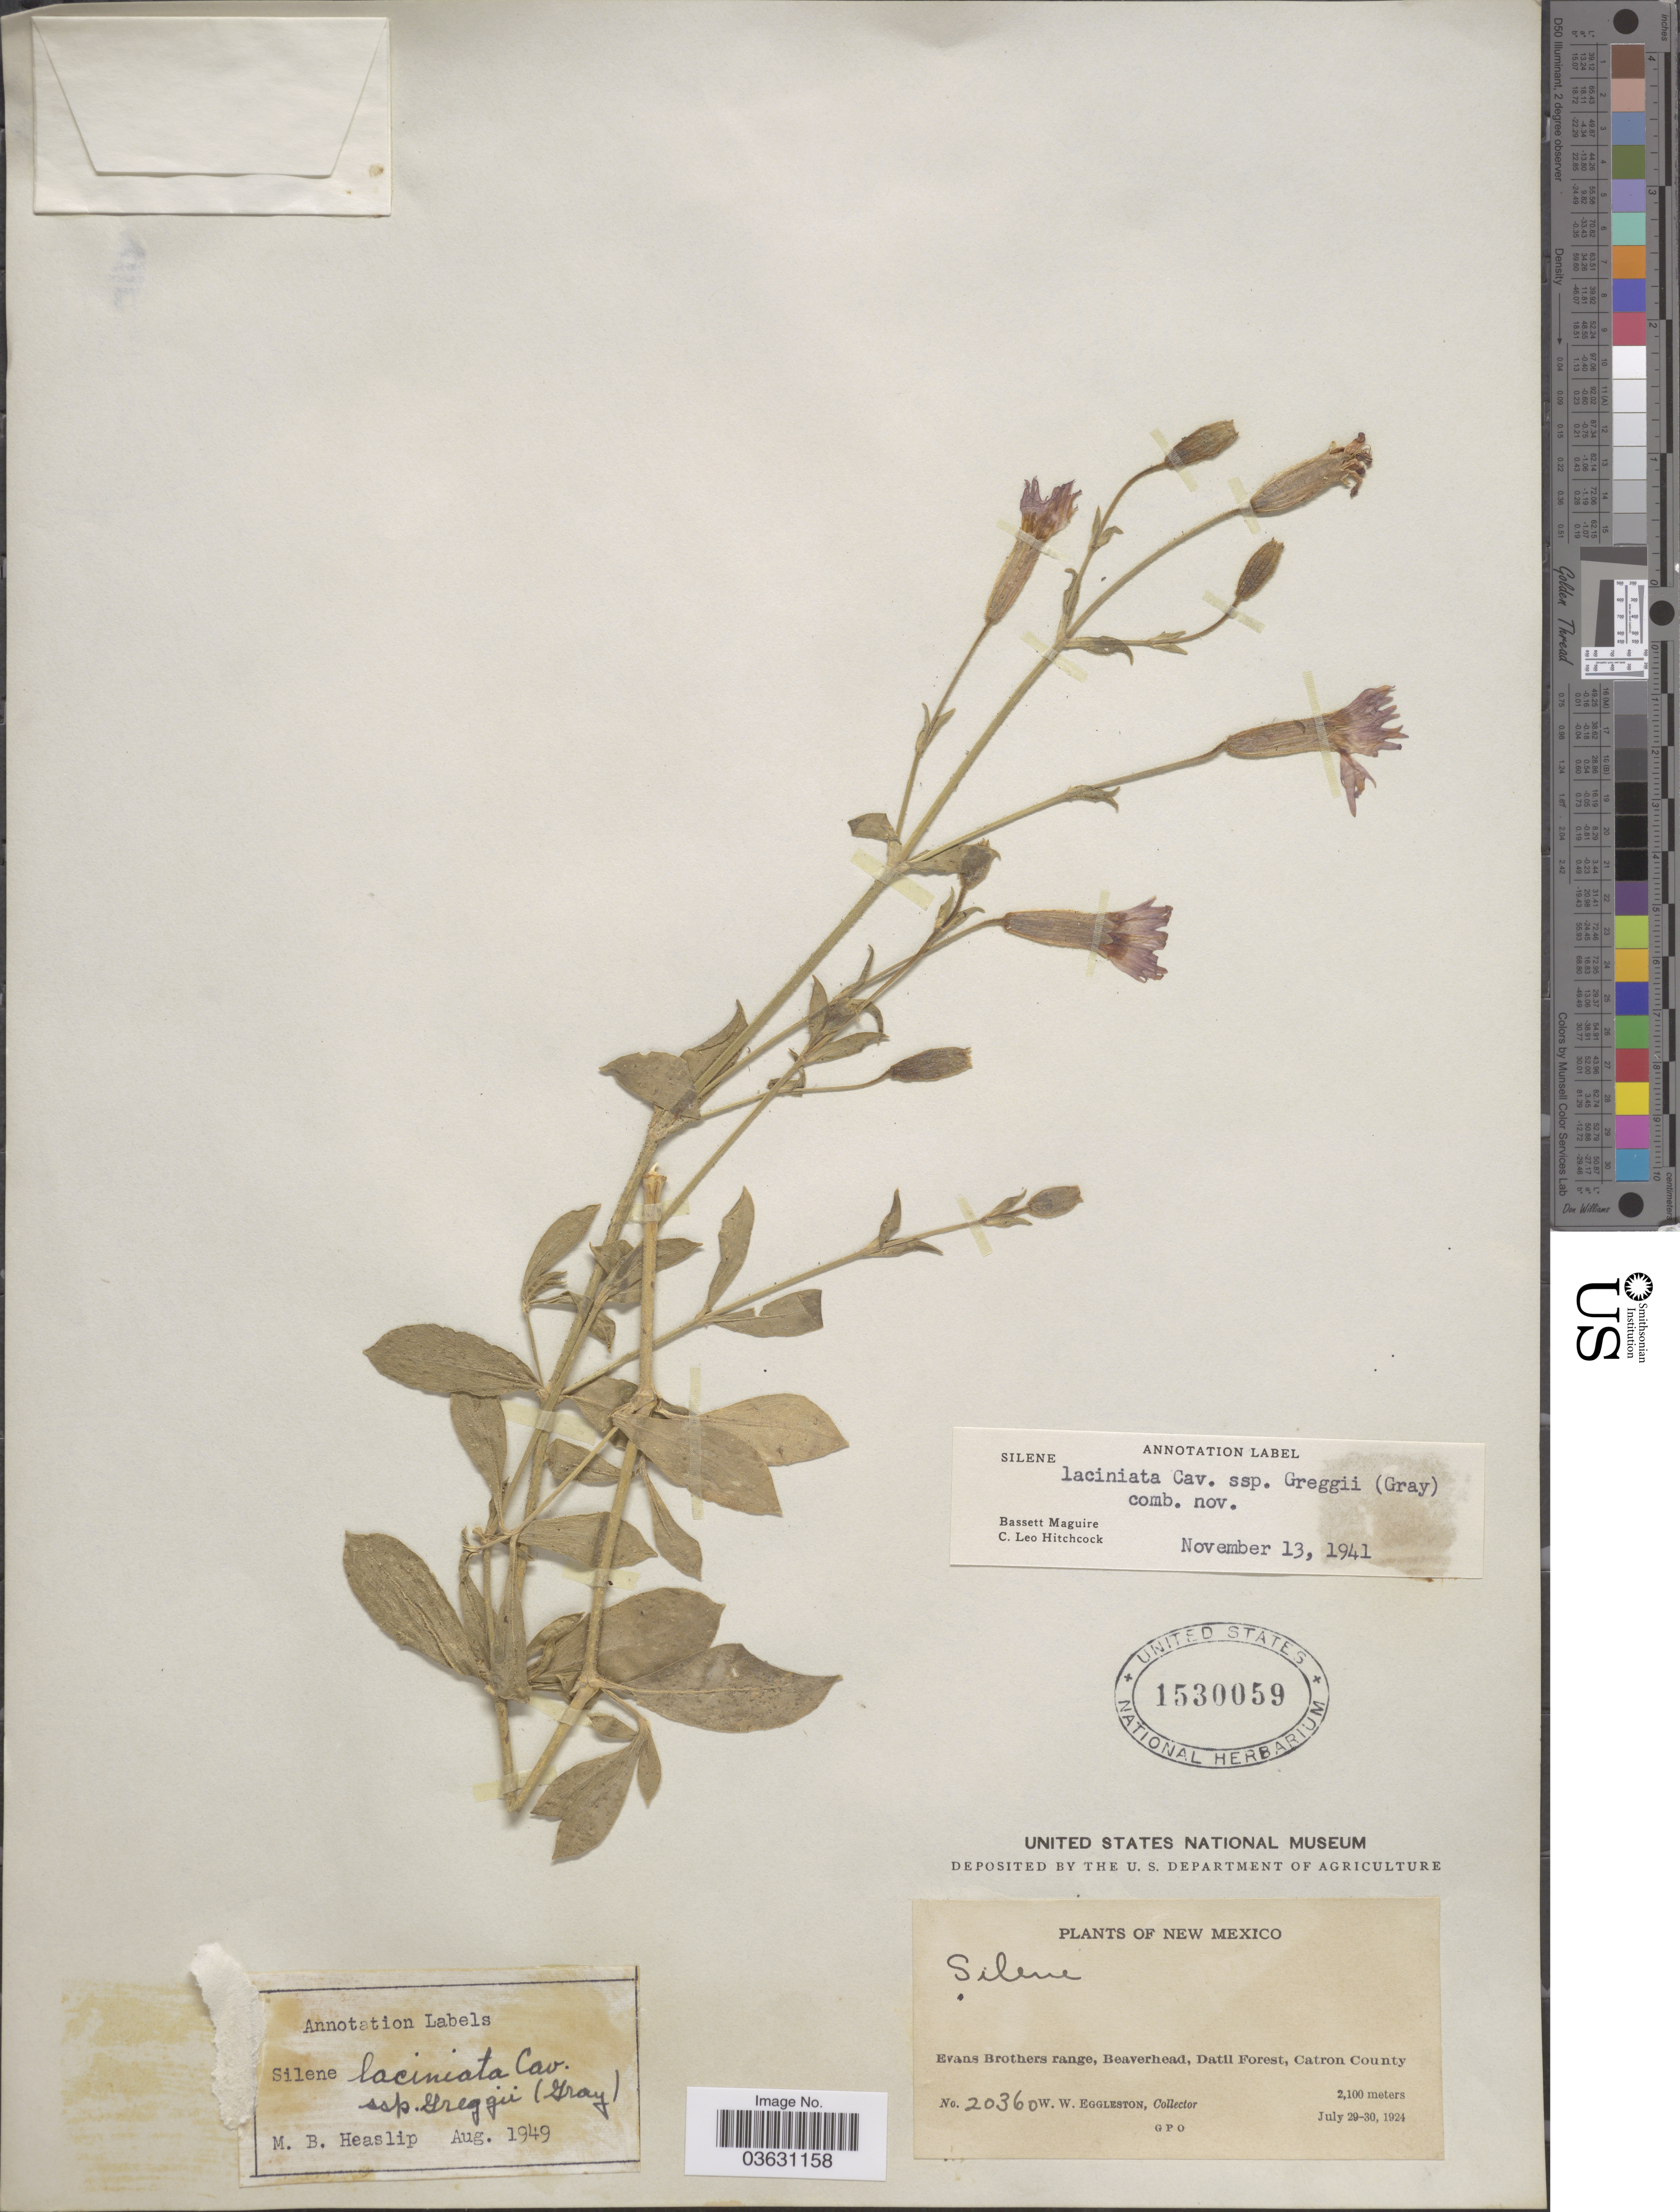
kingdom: Plantae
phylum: Tracheophyta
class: Magnoliopsida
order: Caryophyllales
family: Caryophyllaceae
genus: Silene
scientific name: Silene laciniata subsp. greggii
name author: (A. Gray) C.L. Hitchc. & Maguire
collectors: W. W. Eggleston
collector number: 2036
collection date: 1924-07-29/1924-07-30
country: United States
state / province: New Mexico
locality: Evans Brothers range, Beaverhead, Datil Forest, Catron County.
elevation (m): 2100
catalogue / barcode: US 1530059